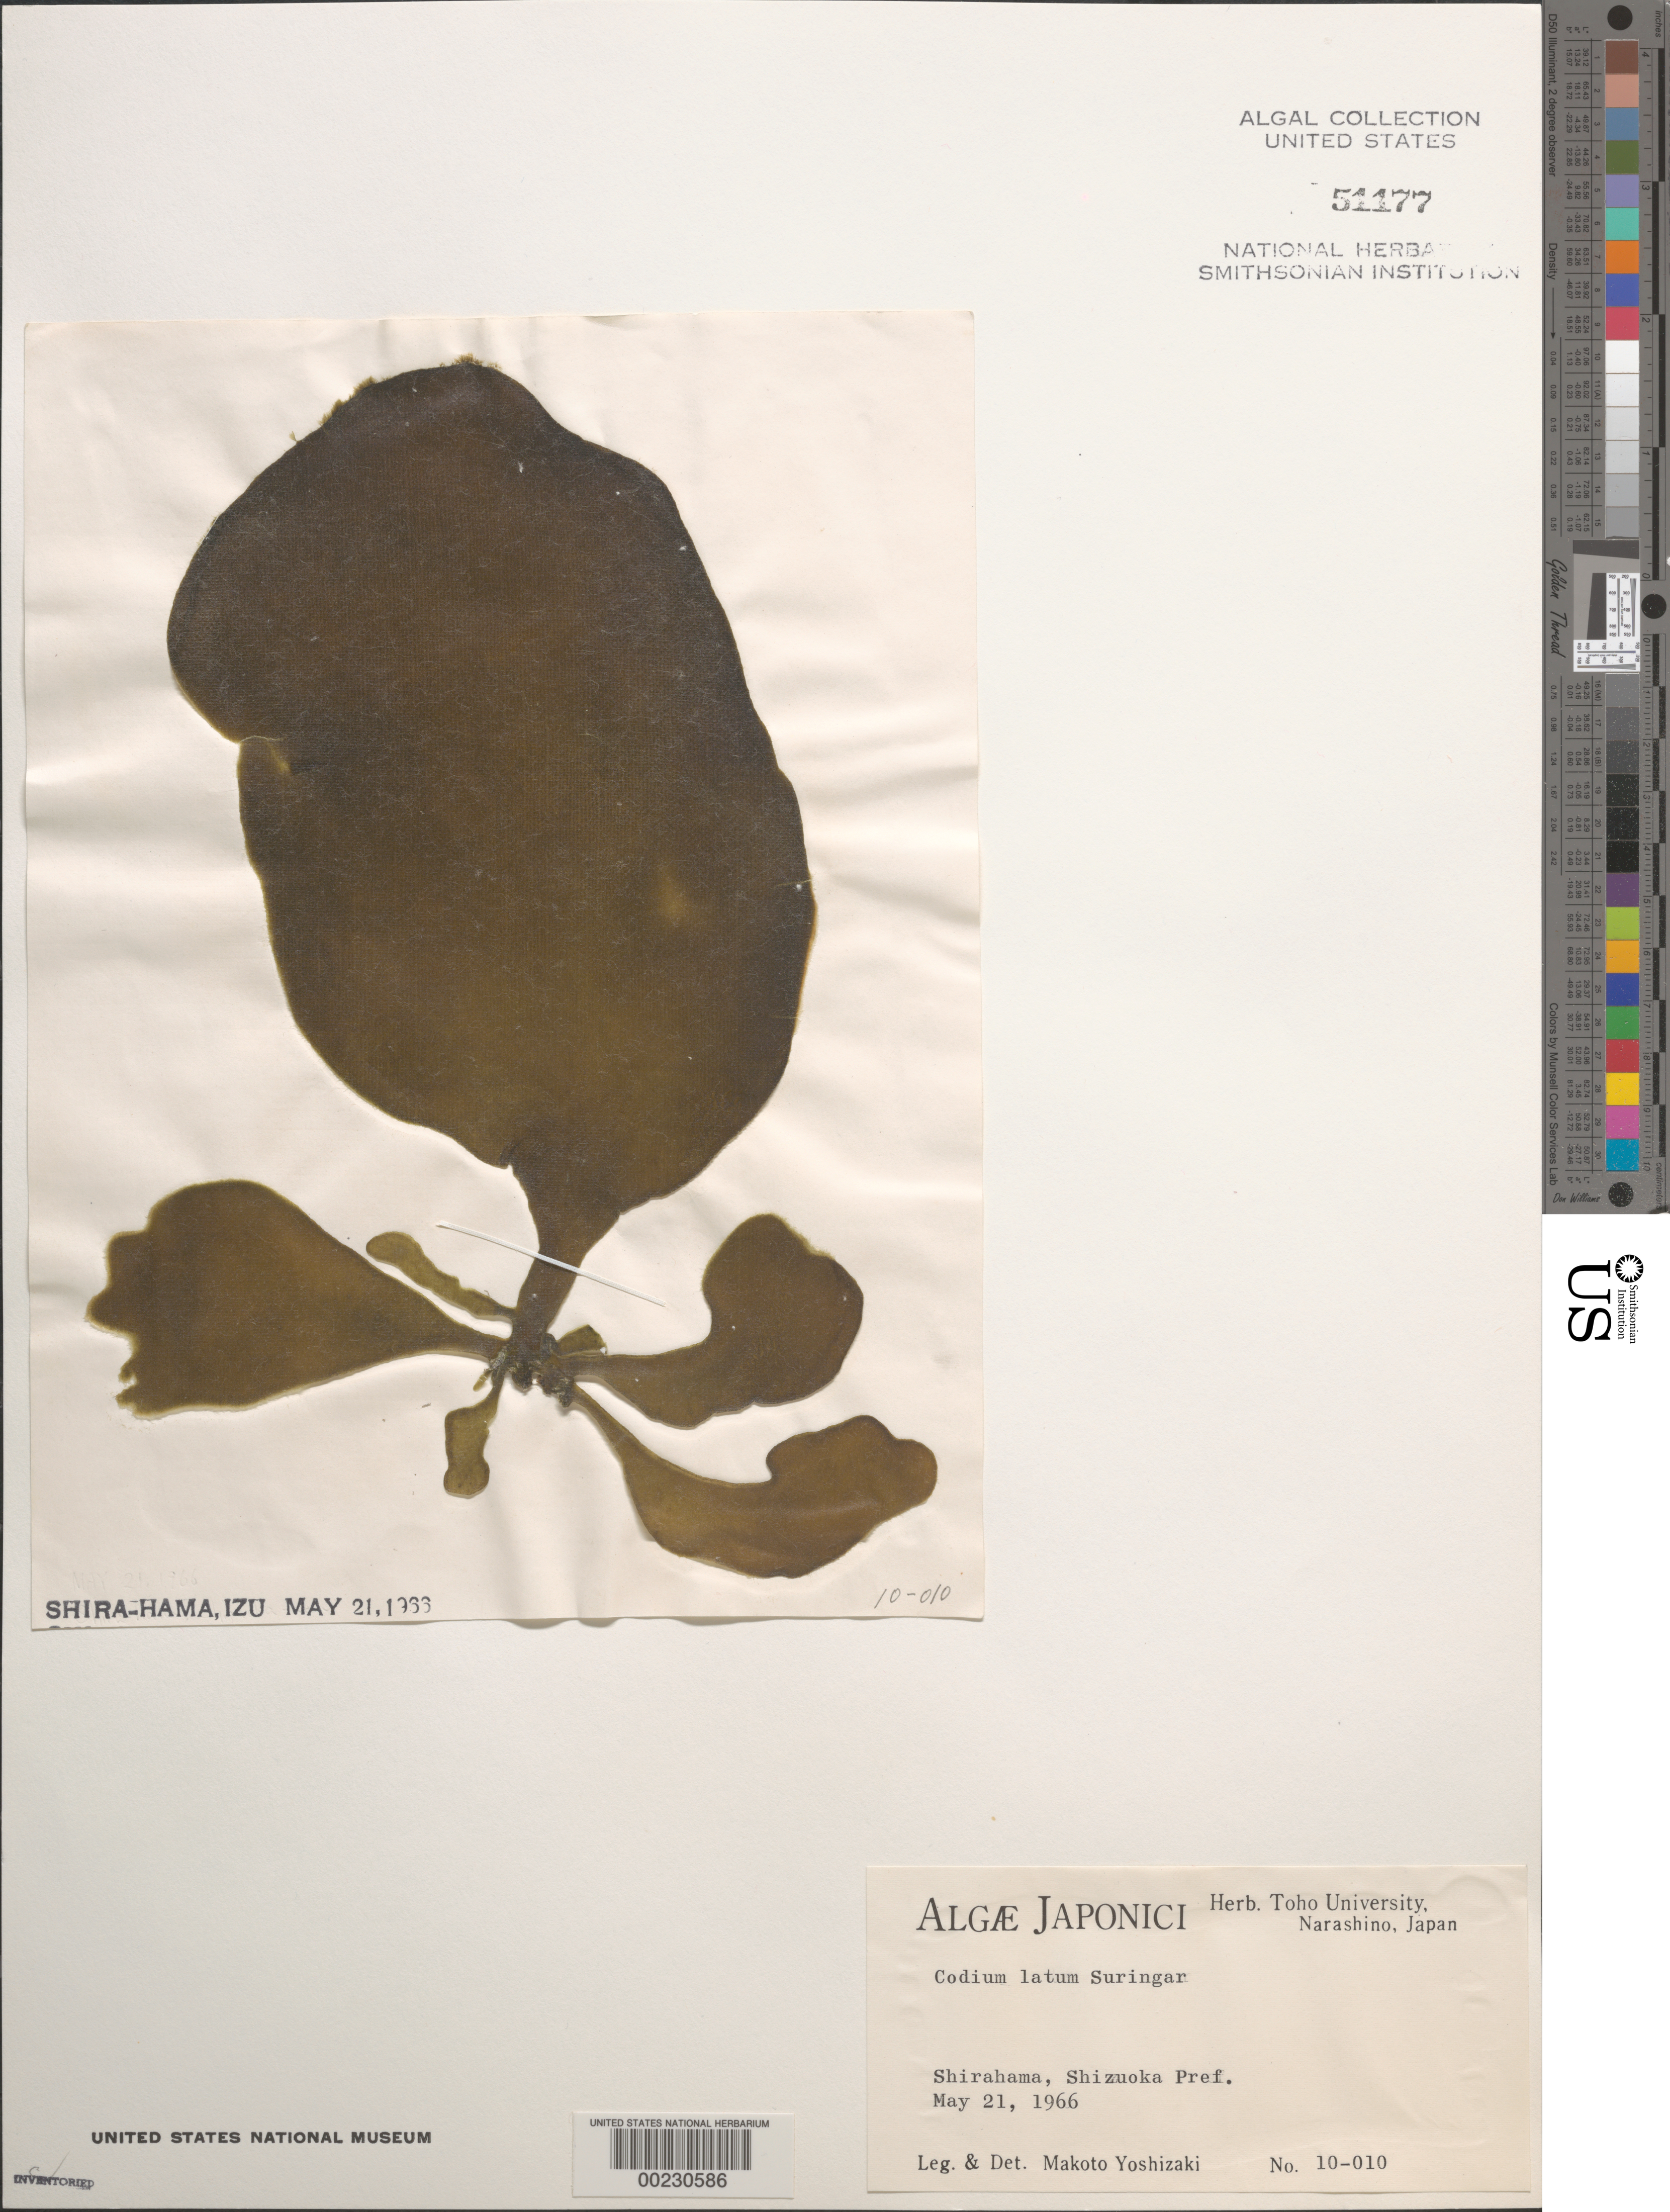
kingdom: Plantae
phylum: Chlorophyta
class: Ulvophyceae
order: Bryopsidales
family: Codiaceae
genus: Codium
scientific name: Codium latum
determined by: Yoshizaki, M.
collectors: M. Yoshizaki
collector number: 10-010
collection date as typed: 21 May 1966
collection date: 1966-05-21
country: Japan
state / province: Sizuoka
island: Honshu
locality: Shirahama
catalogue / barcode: US 51177